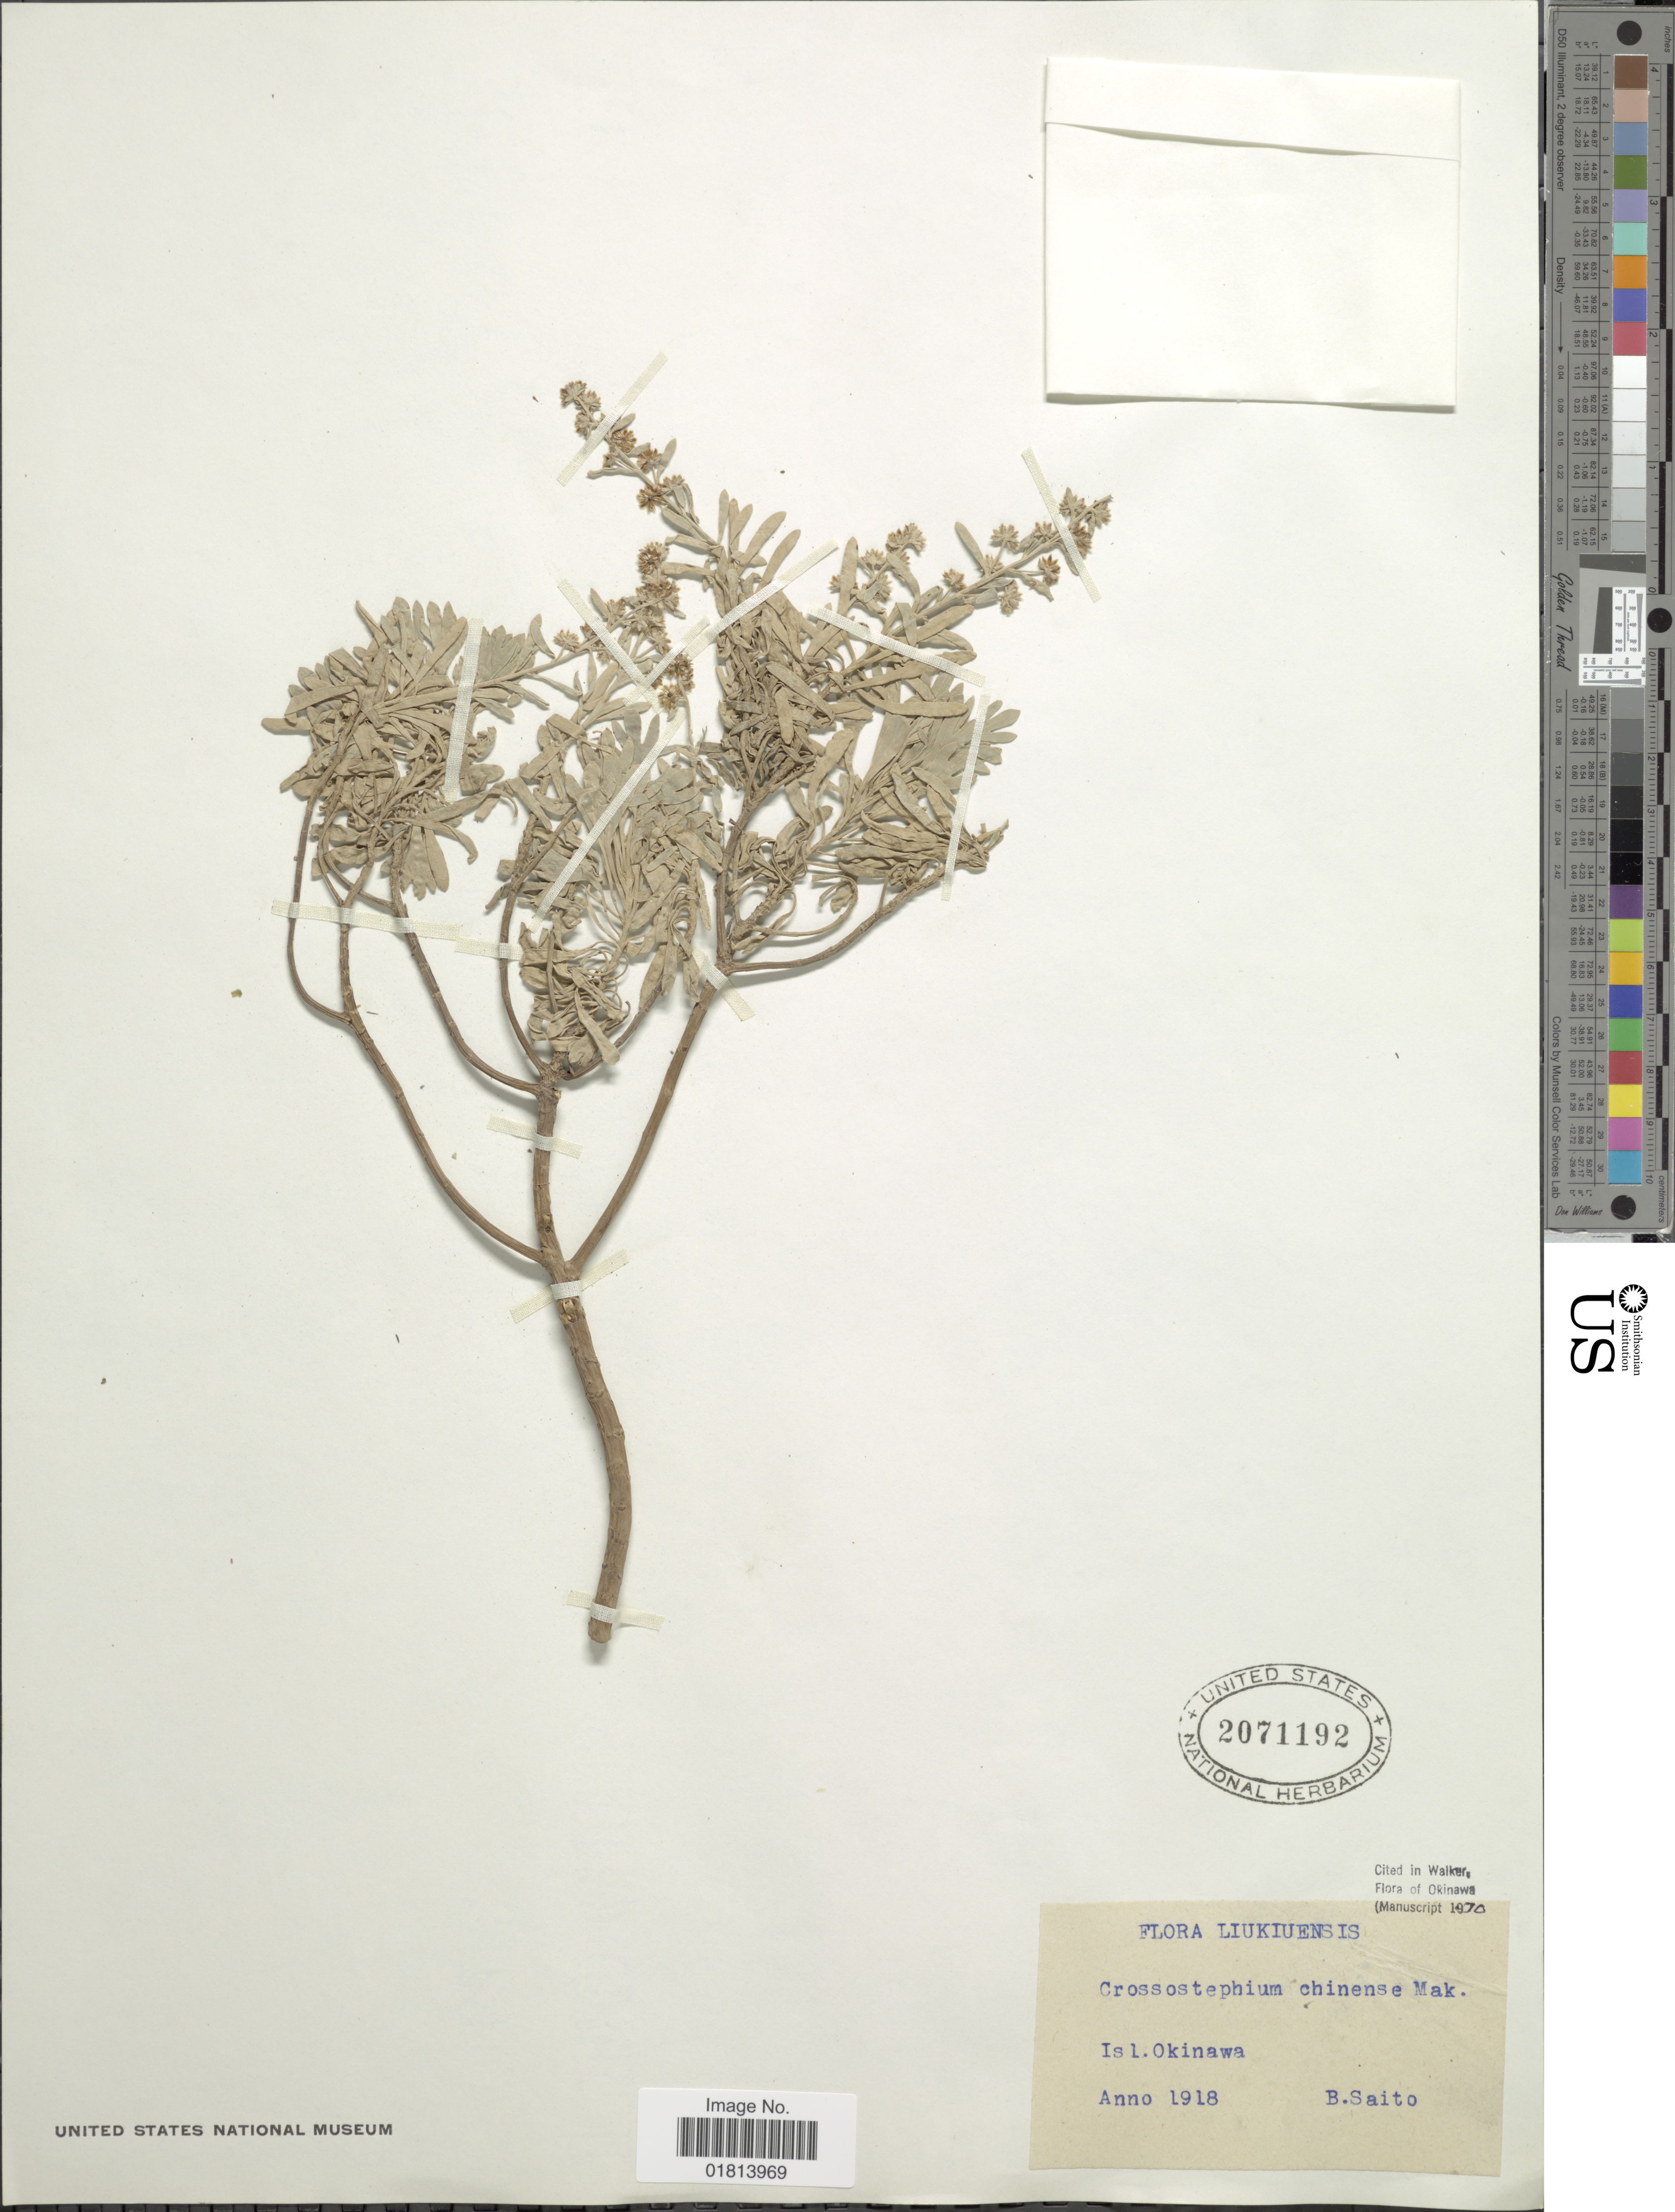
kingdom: Plantae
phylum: Tracheophyta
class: Magnoliopsida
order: Asterales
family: Asteraceae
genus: Crossostephium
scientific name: Crossostephium chinense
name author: Makino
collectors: B. Saito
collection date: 1918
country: Japan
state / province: Okinawa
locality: Liukiuensis. Isl. Okinawa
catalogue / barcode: US 2071192